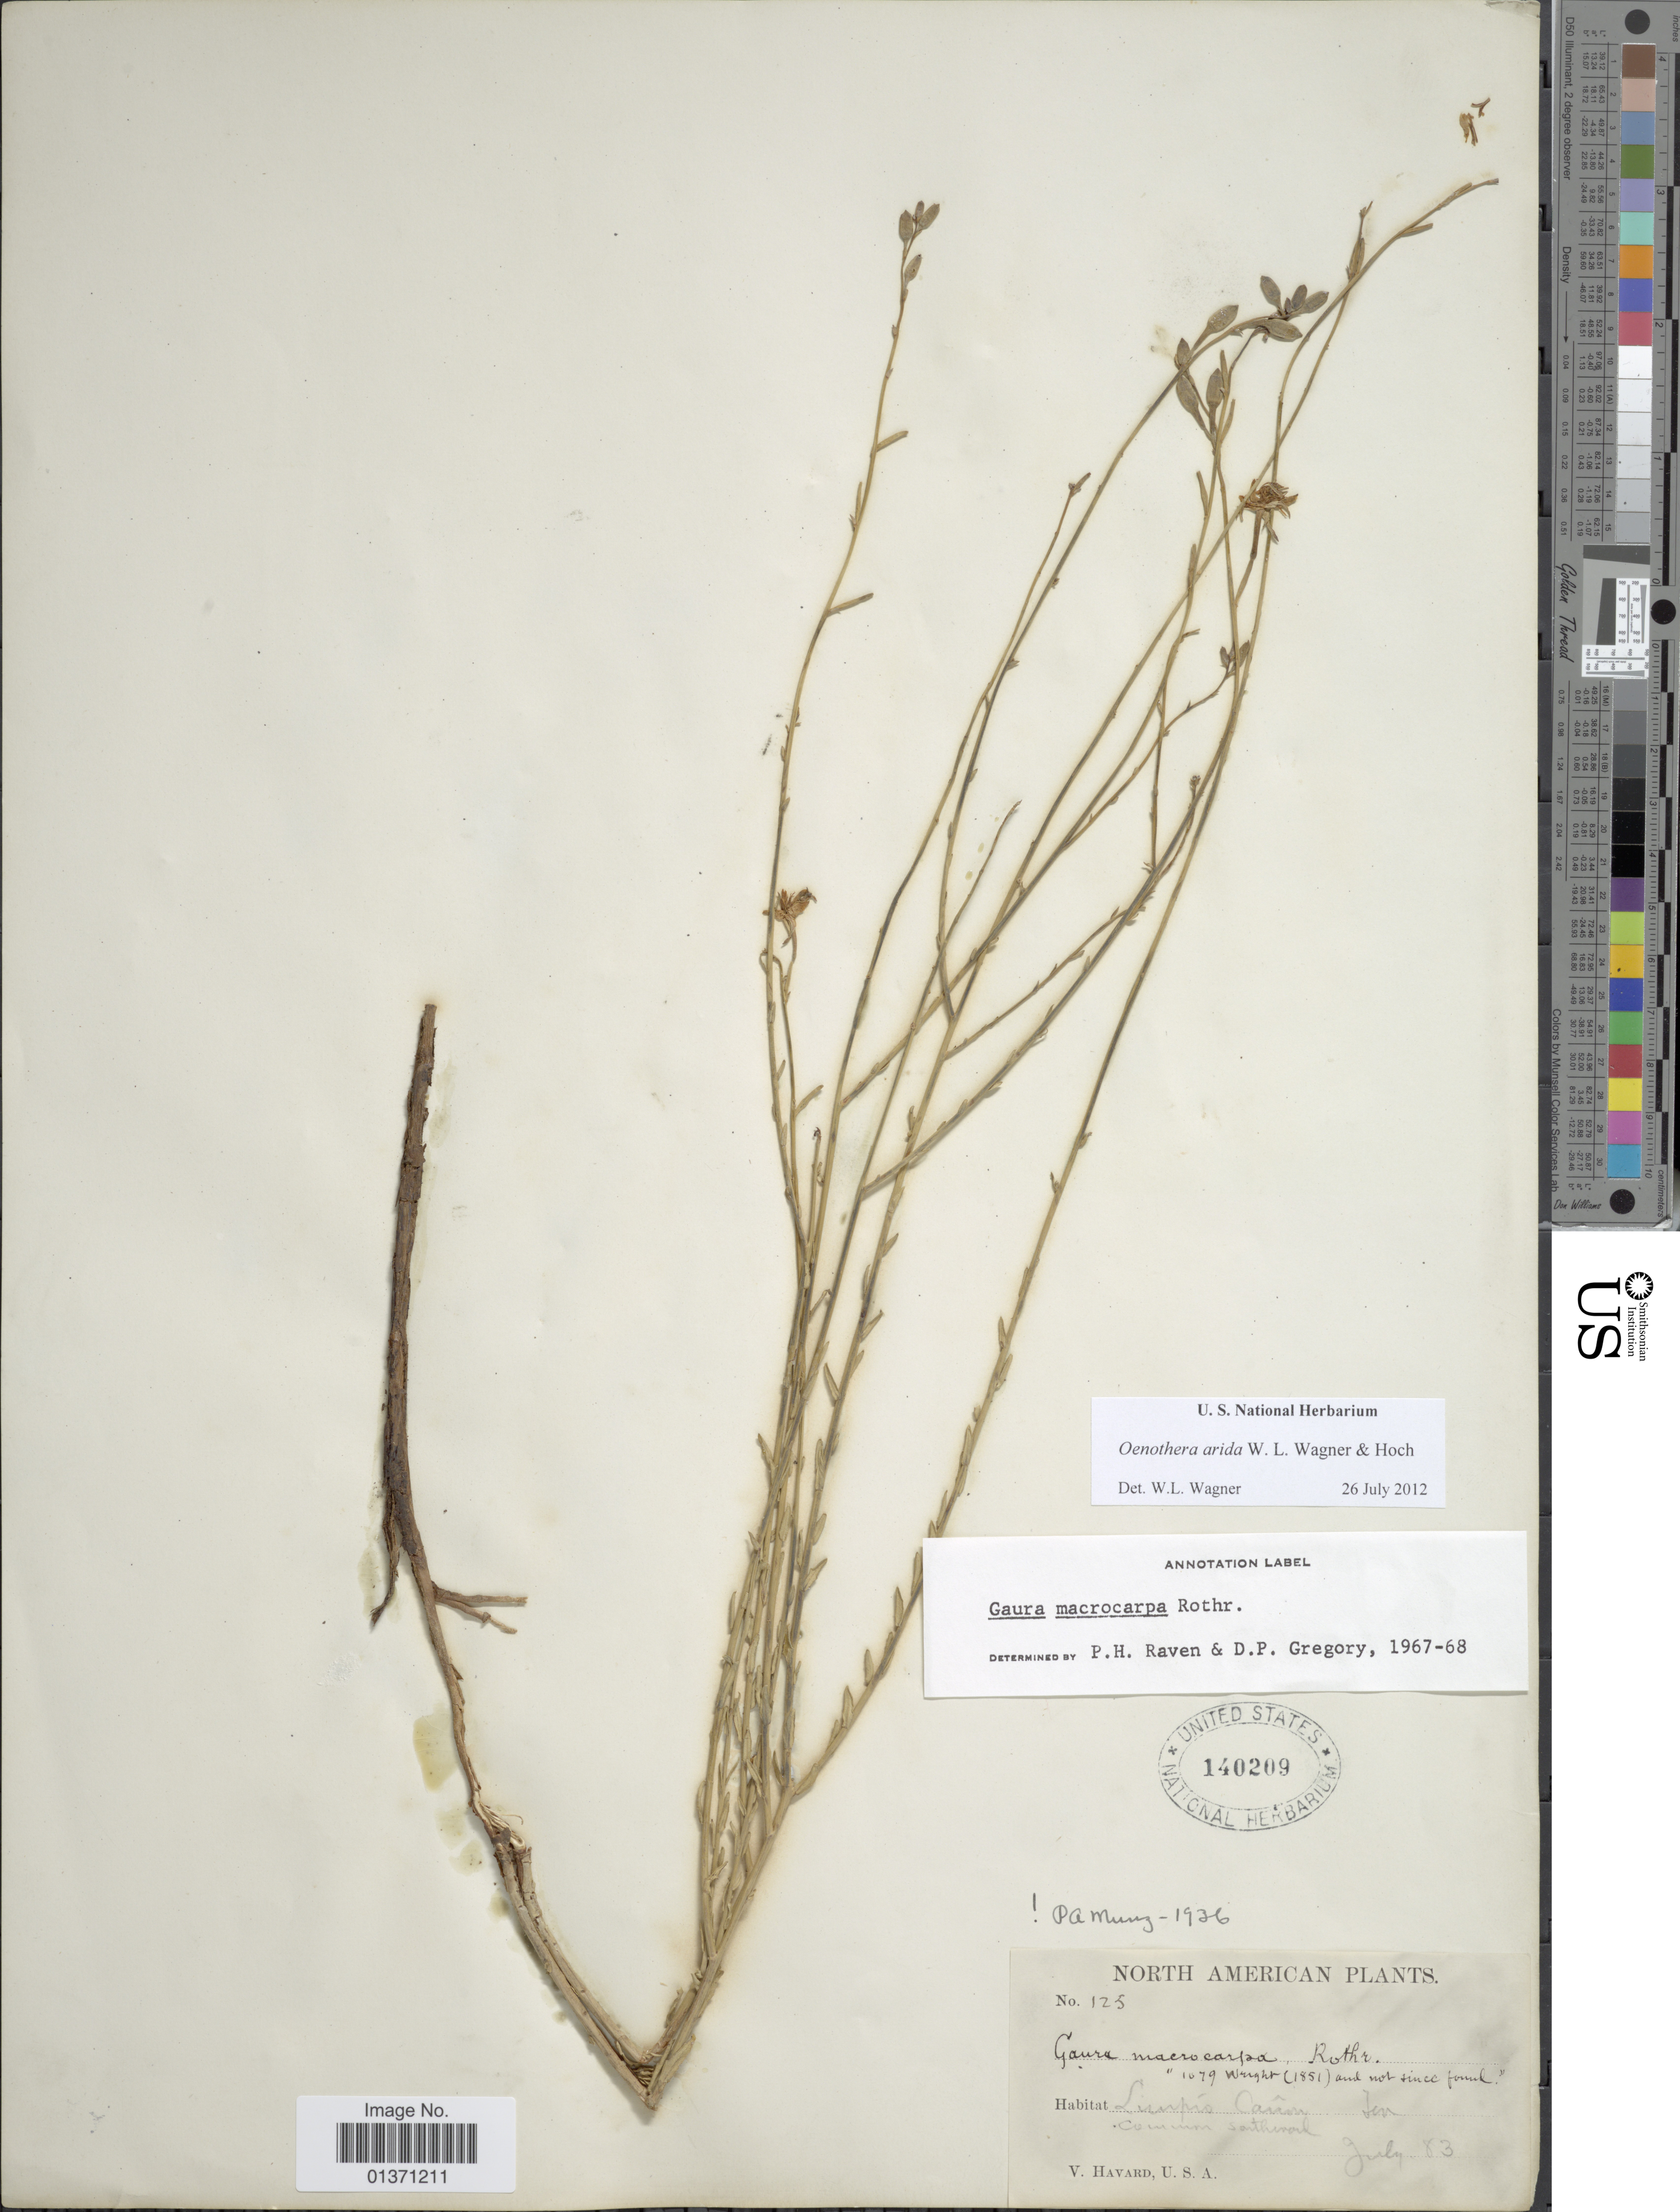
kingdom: Plantae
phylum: Tracheophyta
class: Magnoliopsida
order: Myrtales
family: Onagraceae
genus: Oenothera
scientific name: Oenothera arida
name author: W.L. Wagner & Hoch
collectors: V. Havard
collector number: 125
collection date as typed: Transcribed d/m/y: /7/83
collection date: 1883-07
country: United States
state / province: Texas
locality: Limpia Cañon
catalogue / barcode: US 140209